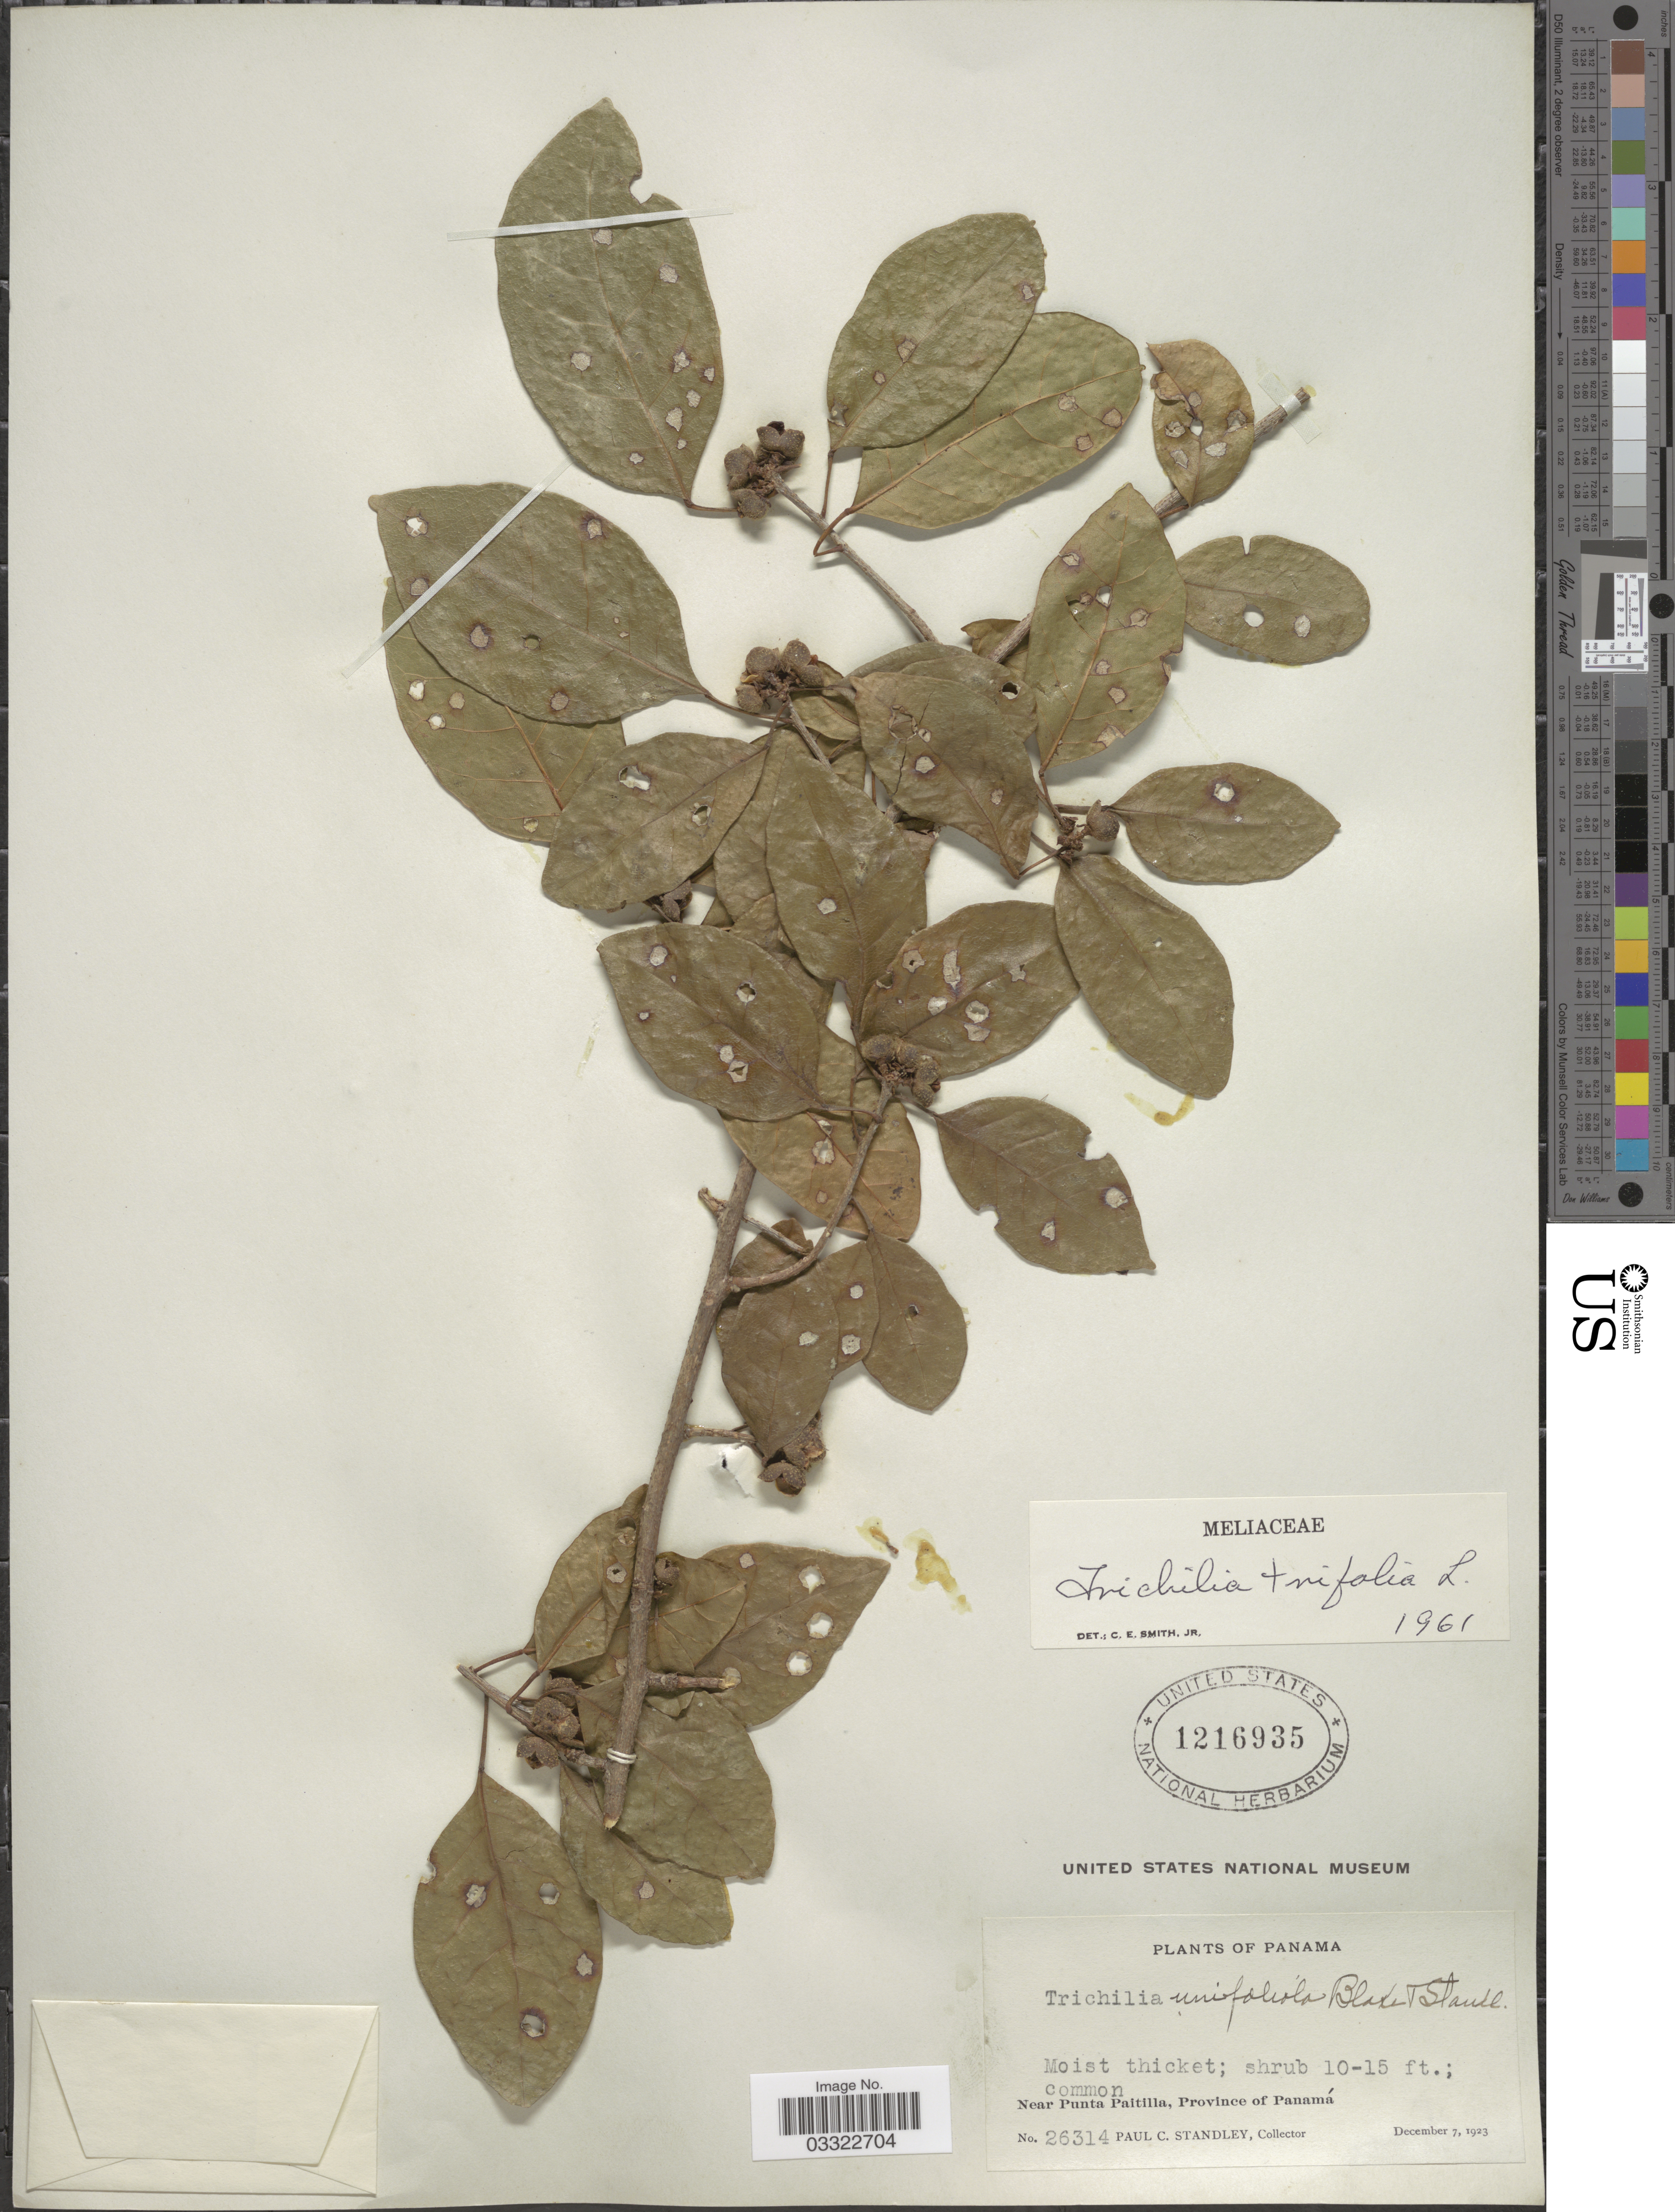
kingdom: Plantae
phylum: Tracheophyta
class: Magnoliopsida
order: Sapindales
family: Meliaceae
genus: Trichilia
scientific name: Trichilia unifoliola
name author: S.F. Blake & Standl.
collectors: P. C. Standley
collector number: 26314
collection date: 1923-12-07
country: Panama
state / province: Panamá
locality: Near Punta Paitilla.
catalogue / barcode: US 1216935